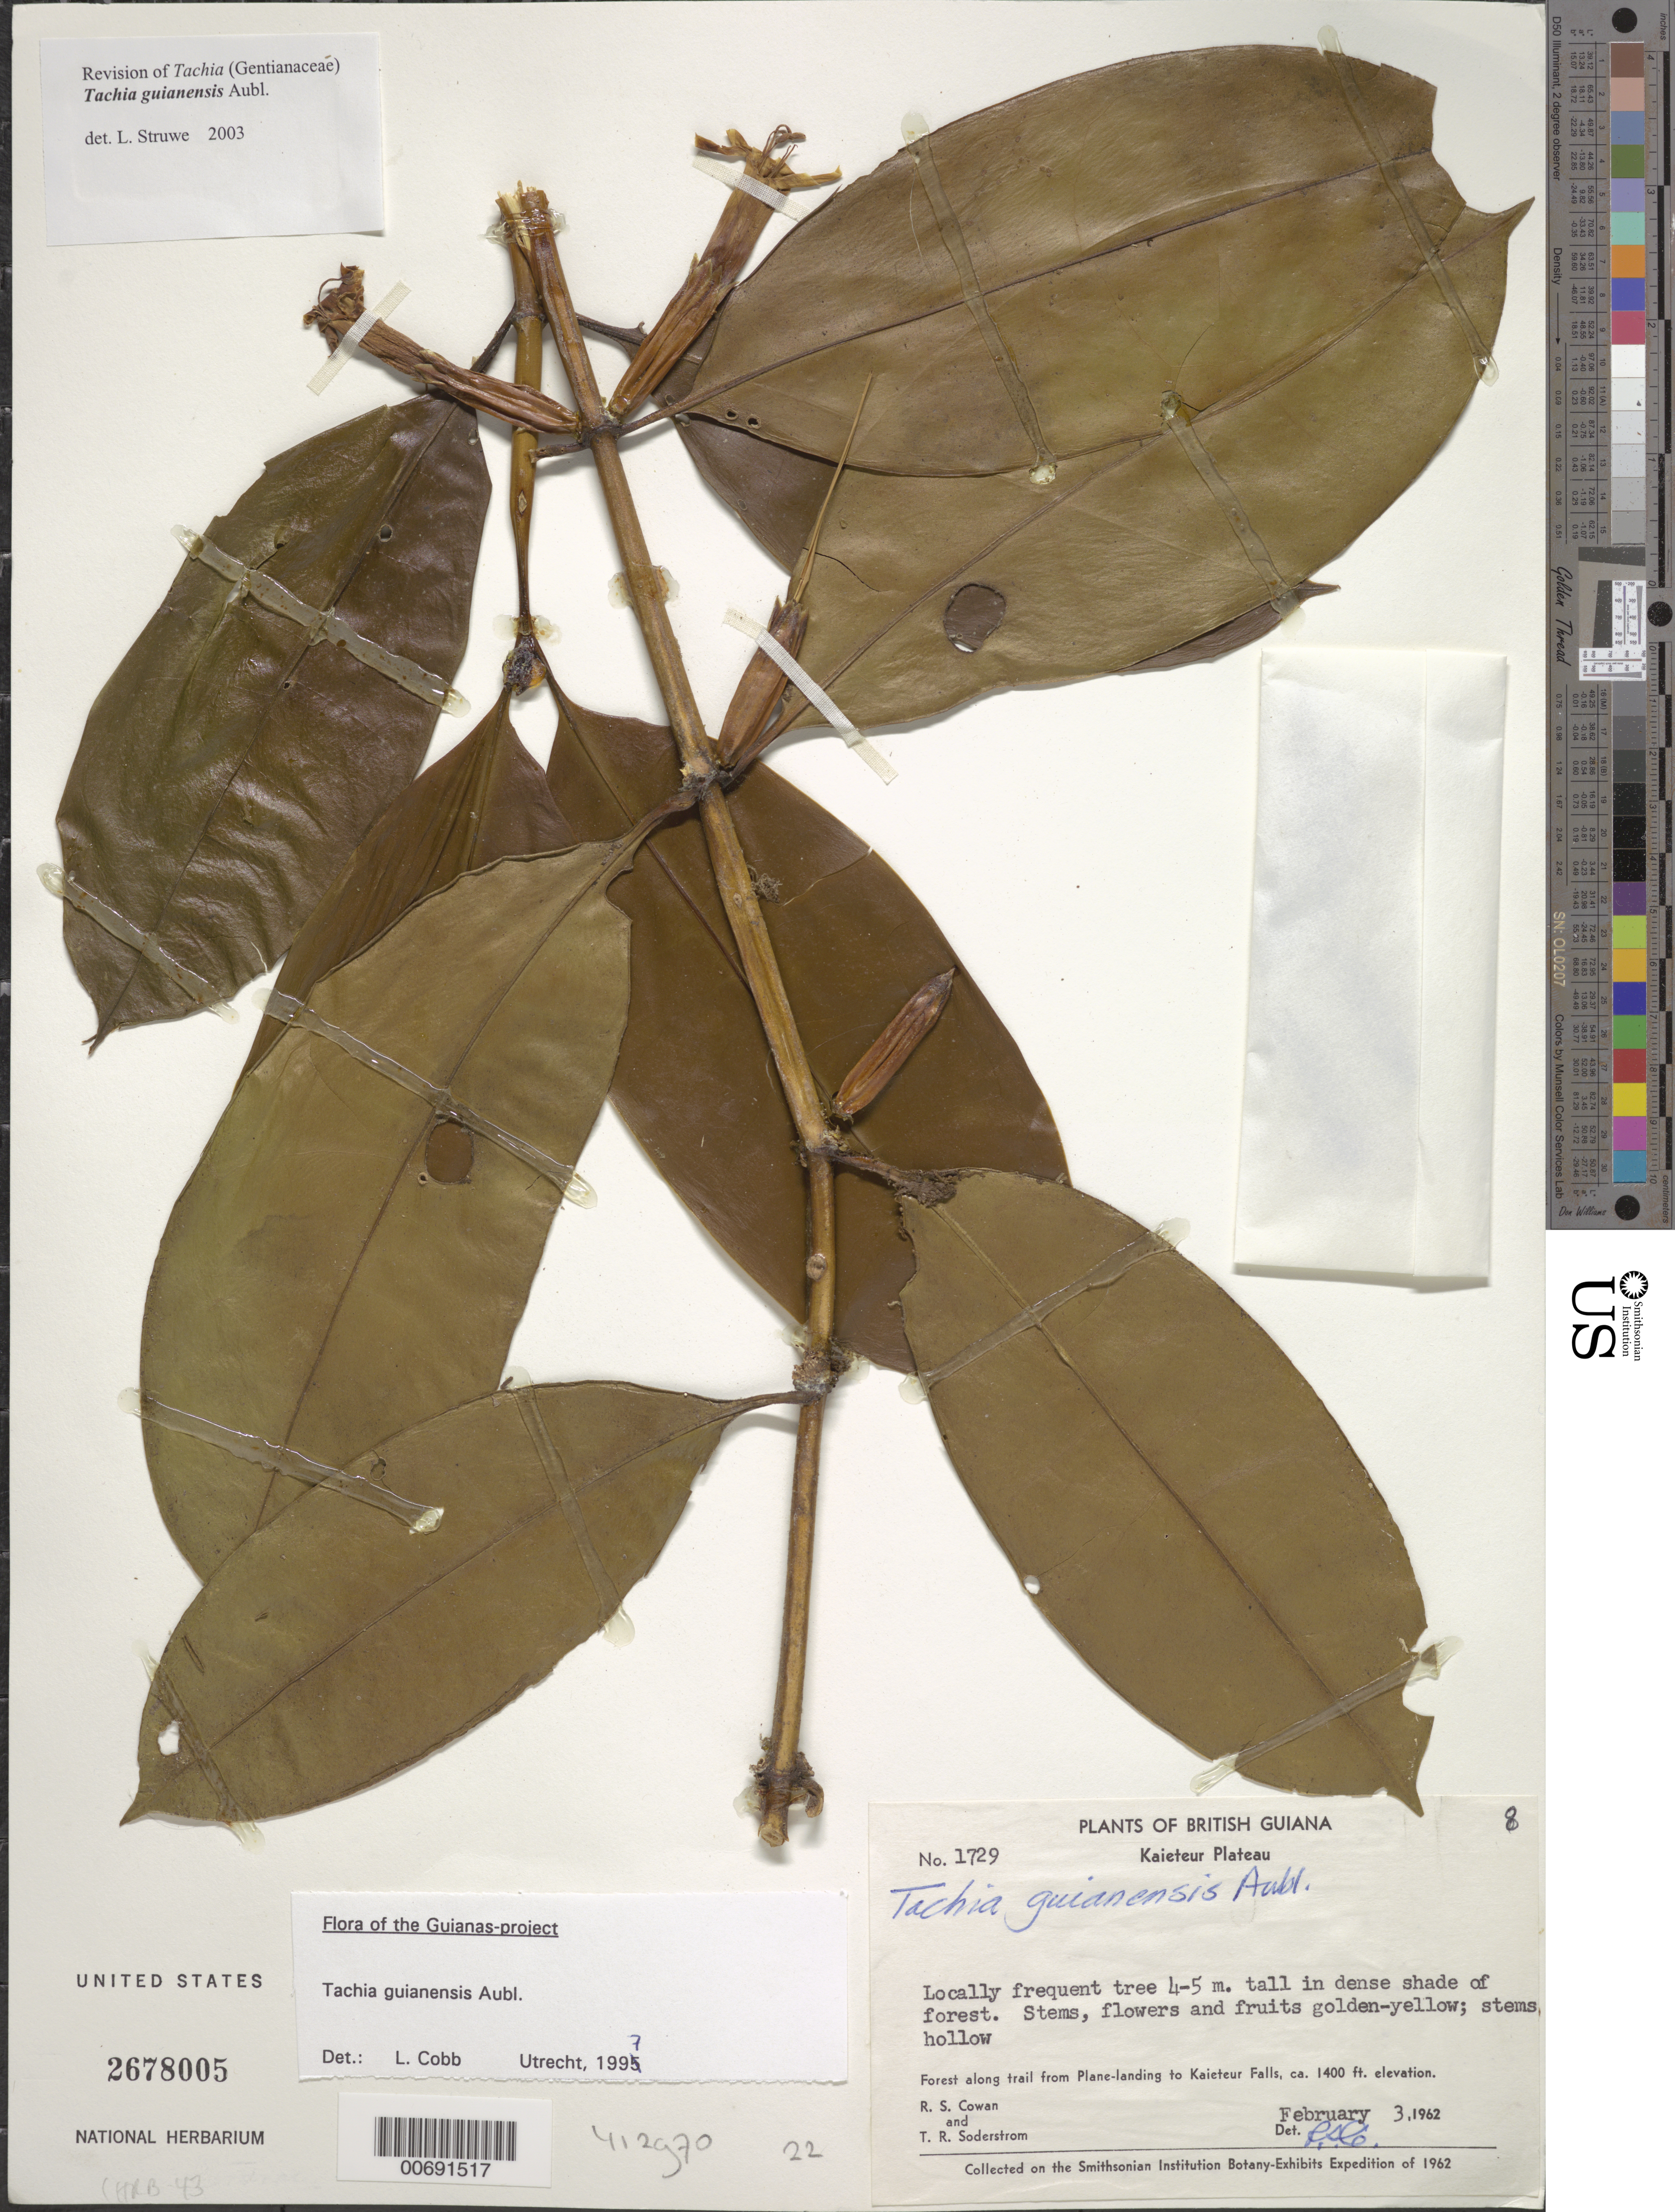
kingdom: Plantae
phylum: Tracheophyta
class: Magnoliopsida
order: Gentianales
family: Gentianaceae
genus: Tachia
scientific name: Tachia guianensis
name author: Aubl.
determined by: Cobb, L.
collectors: R. S. Cowan & T. R. Soderstrom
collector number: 1729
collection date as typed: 3-Feb-62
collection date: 1962-02-03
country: Guyana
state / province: Potaro-Siparuni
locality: Kaieteur Plateau, along trail from plane landing to Kaieteur Falls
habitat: Dense shade of forest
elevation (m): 427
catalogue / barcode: US 2678005